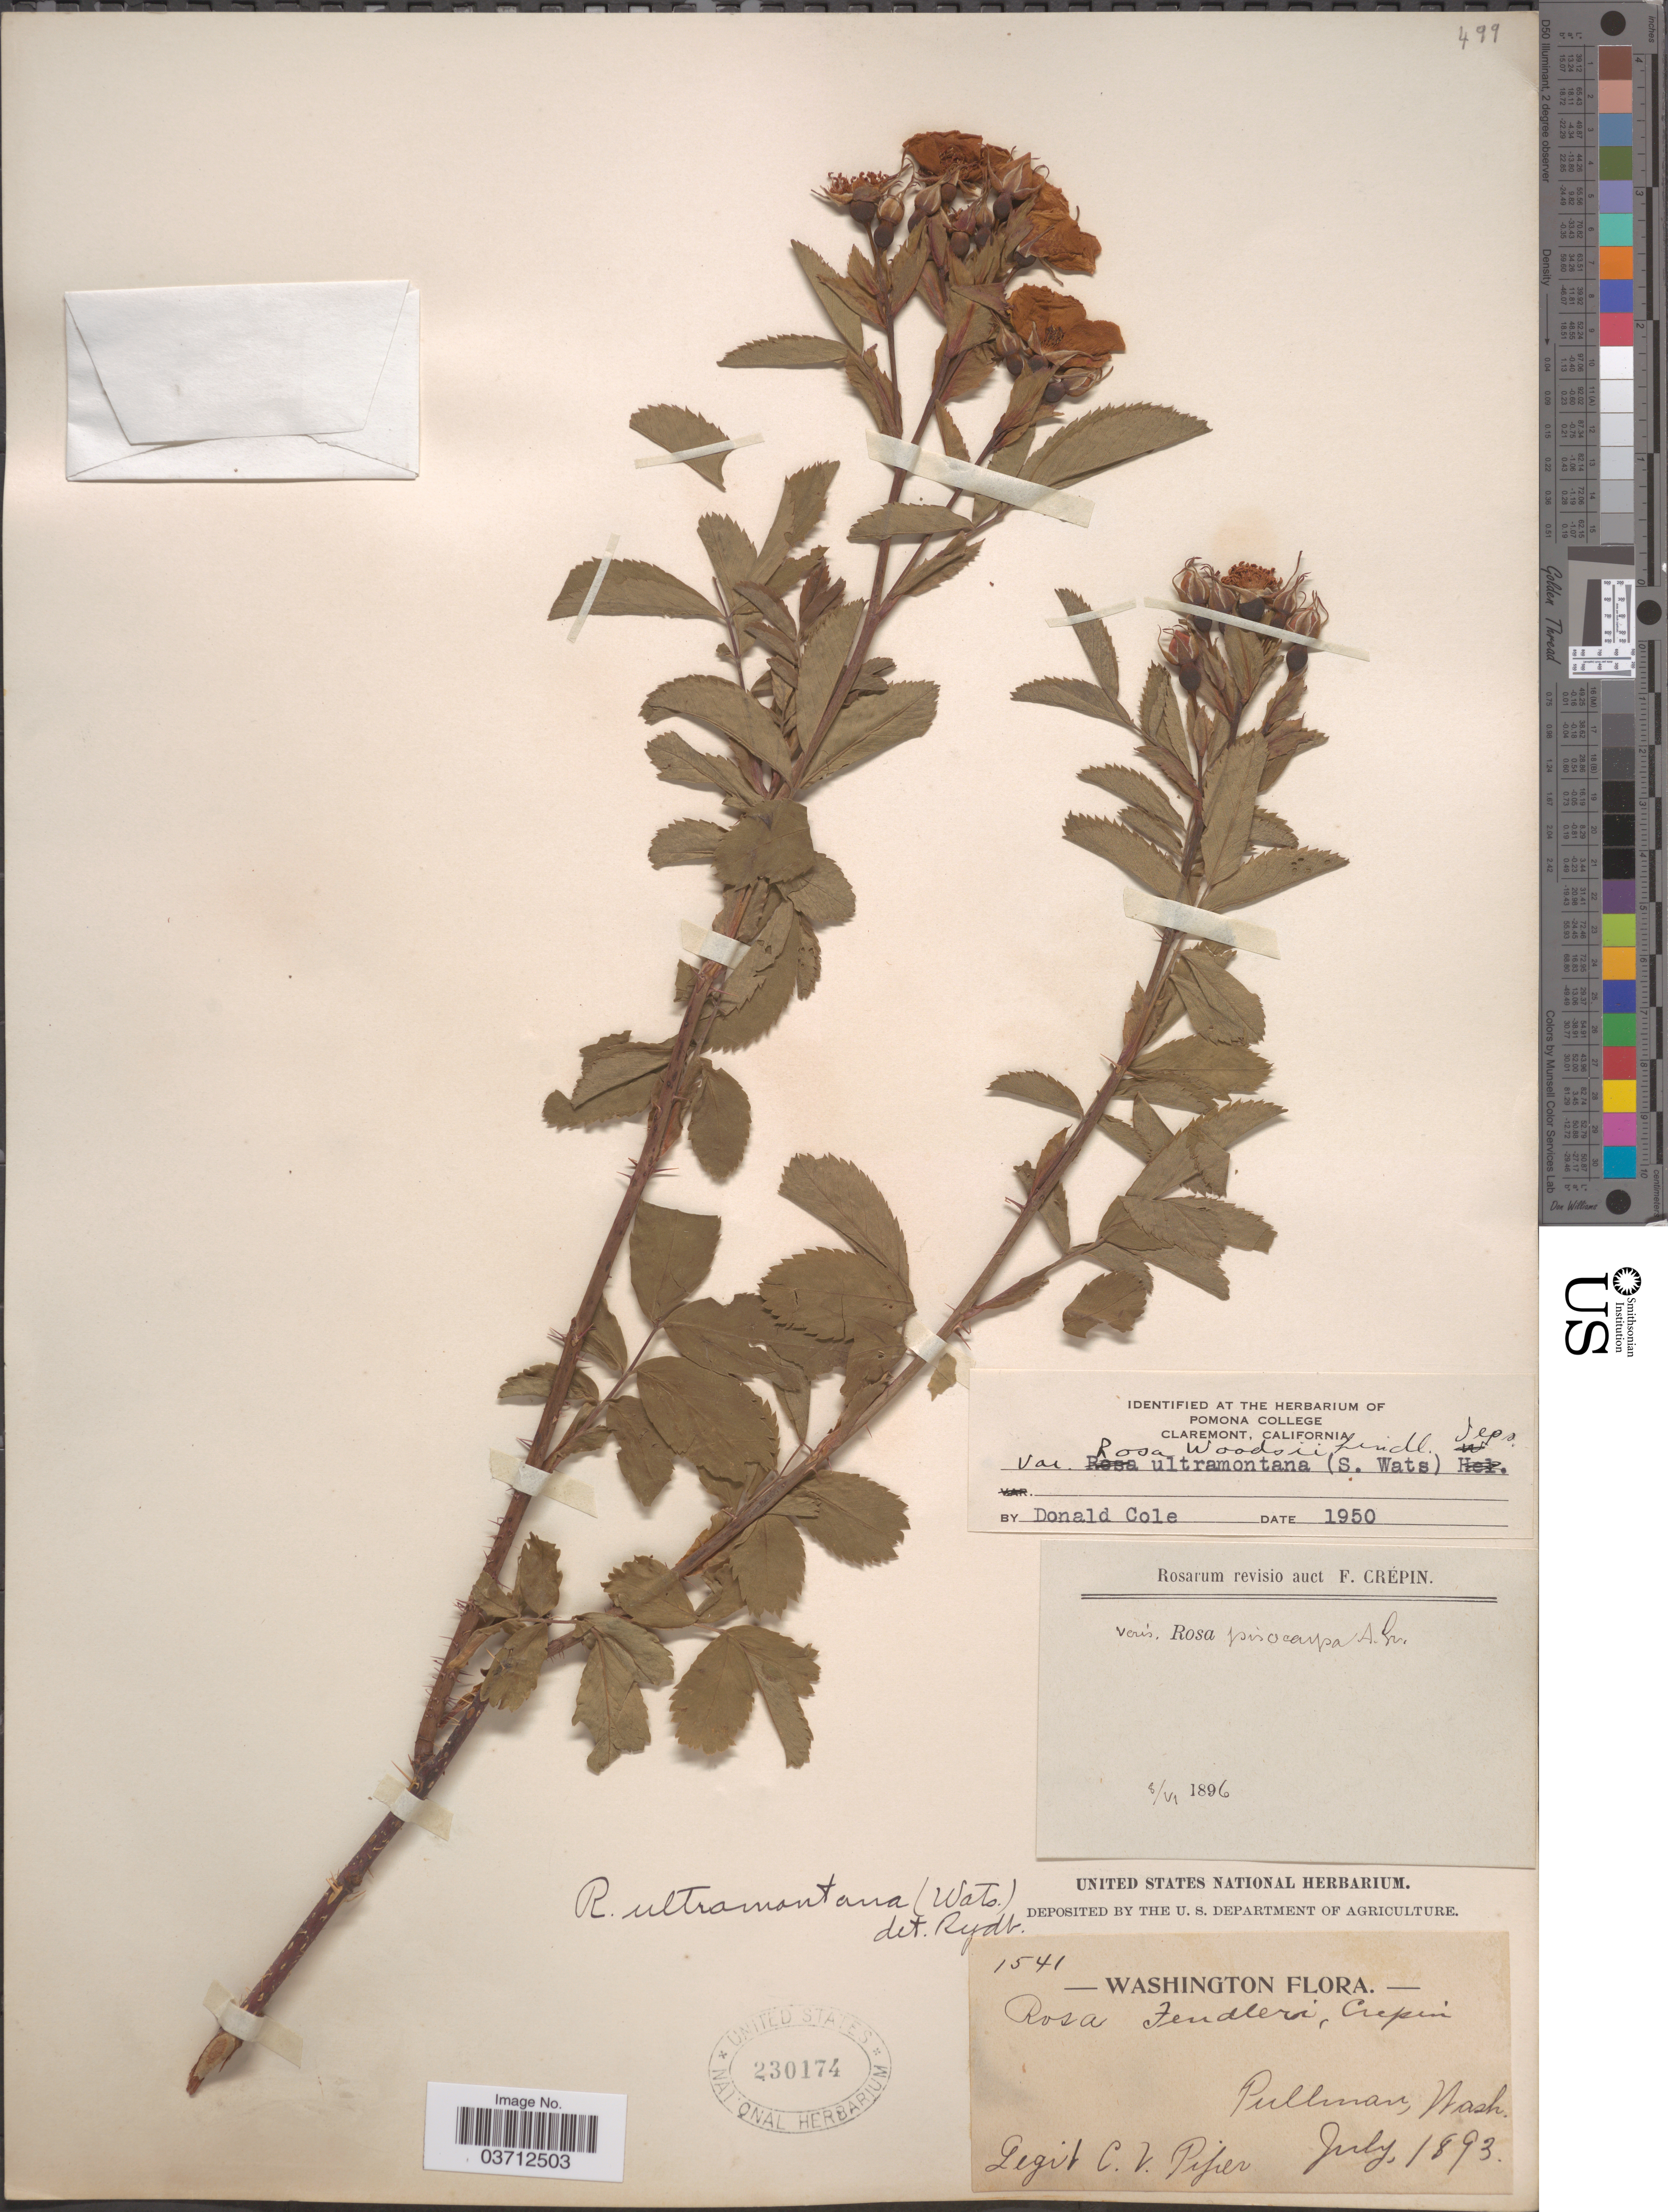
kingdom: Plantae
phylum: Tracheophyta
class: Magnoliopsida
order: Rosales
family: Rosaceae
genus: Rosa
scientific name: Rosa woodsii var. ultramontana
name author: Lindl.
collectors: C. V. Piper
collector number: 1541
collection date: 1893-07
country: United States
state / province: Washington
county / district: Whitman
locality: Pullman.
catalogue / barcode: US 230174